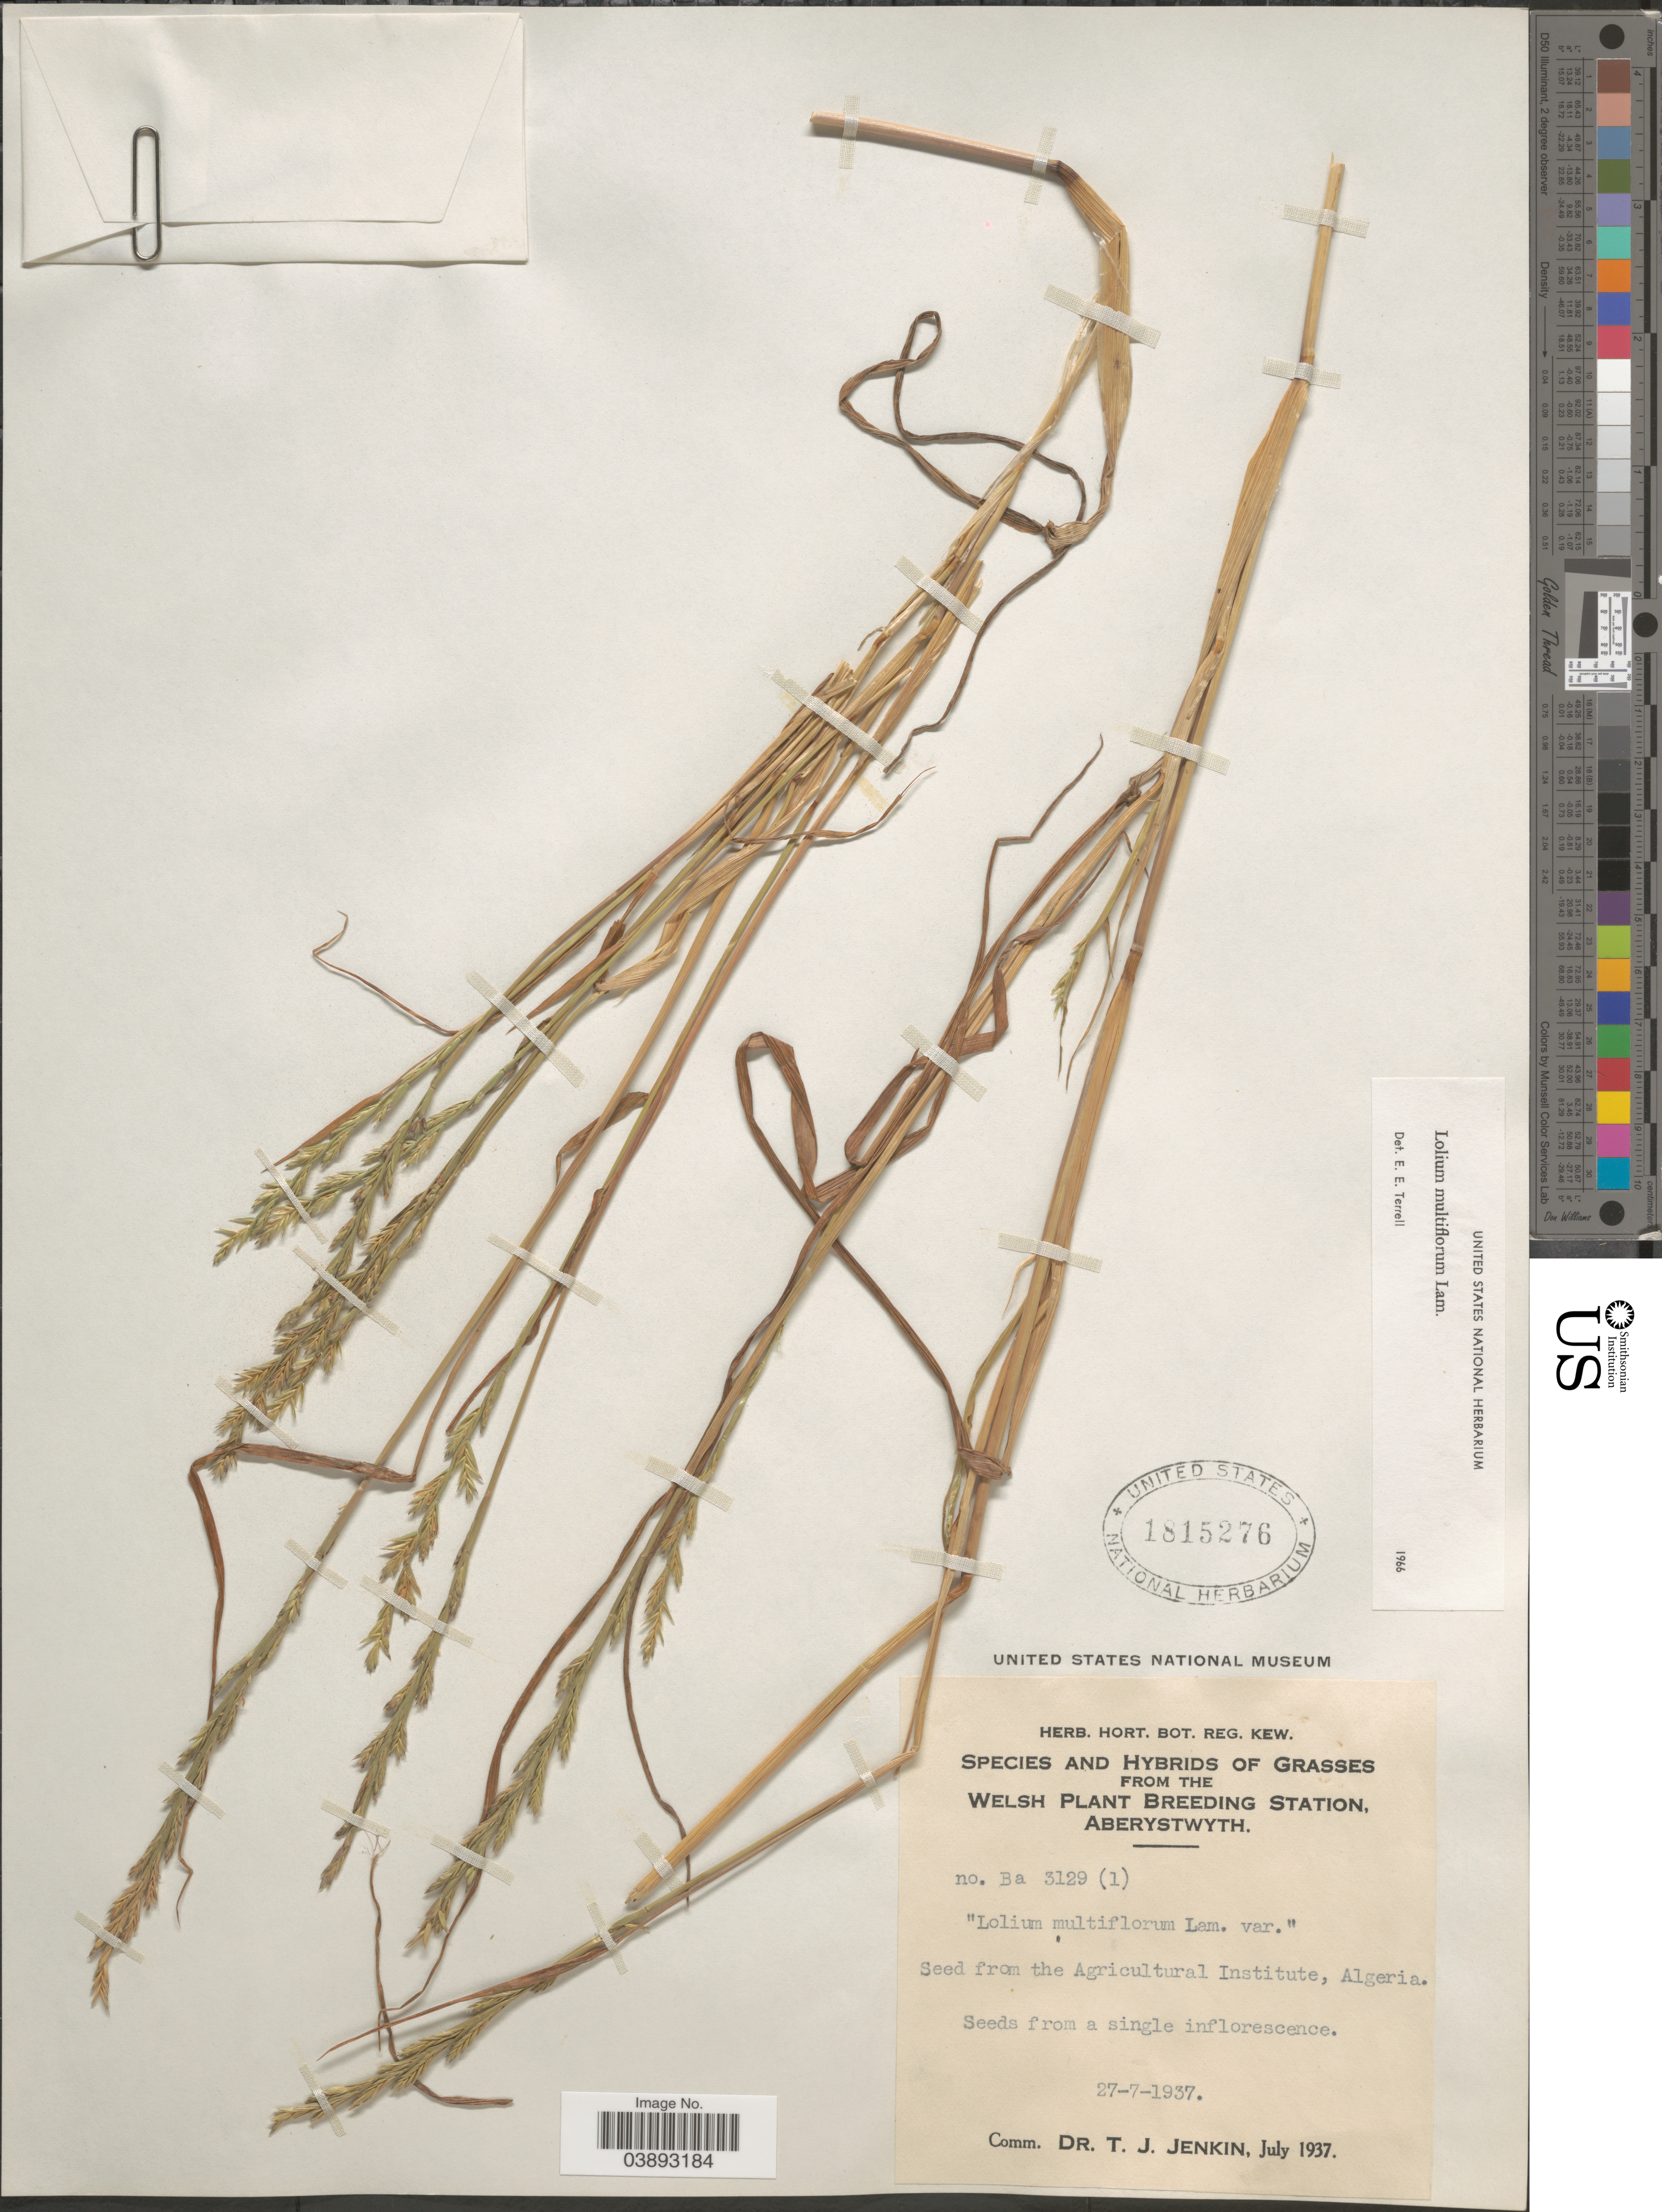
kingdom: Plantae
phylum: Tracheophyta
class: Liliopsida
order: Poales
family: Poaceae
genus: Lolium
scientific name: Lolium multiflorum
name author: Lam.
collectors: Ex herb. Hort. Bot. Reg. Kew.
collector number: Ba 3129(1)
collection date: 1937-07-27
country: United Kingdom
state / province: Wales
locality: Welsh Plant Breeding Station, Aberystwyth.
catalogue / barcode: US 1815276